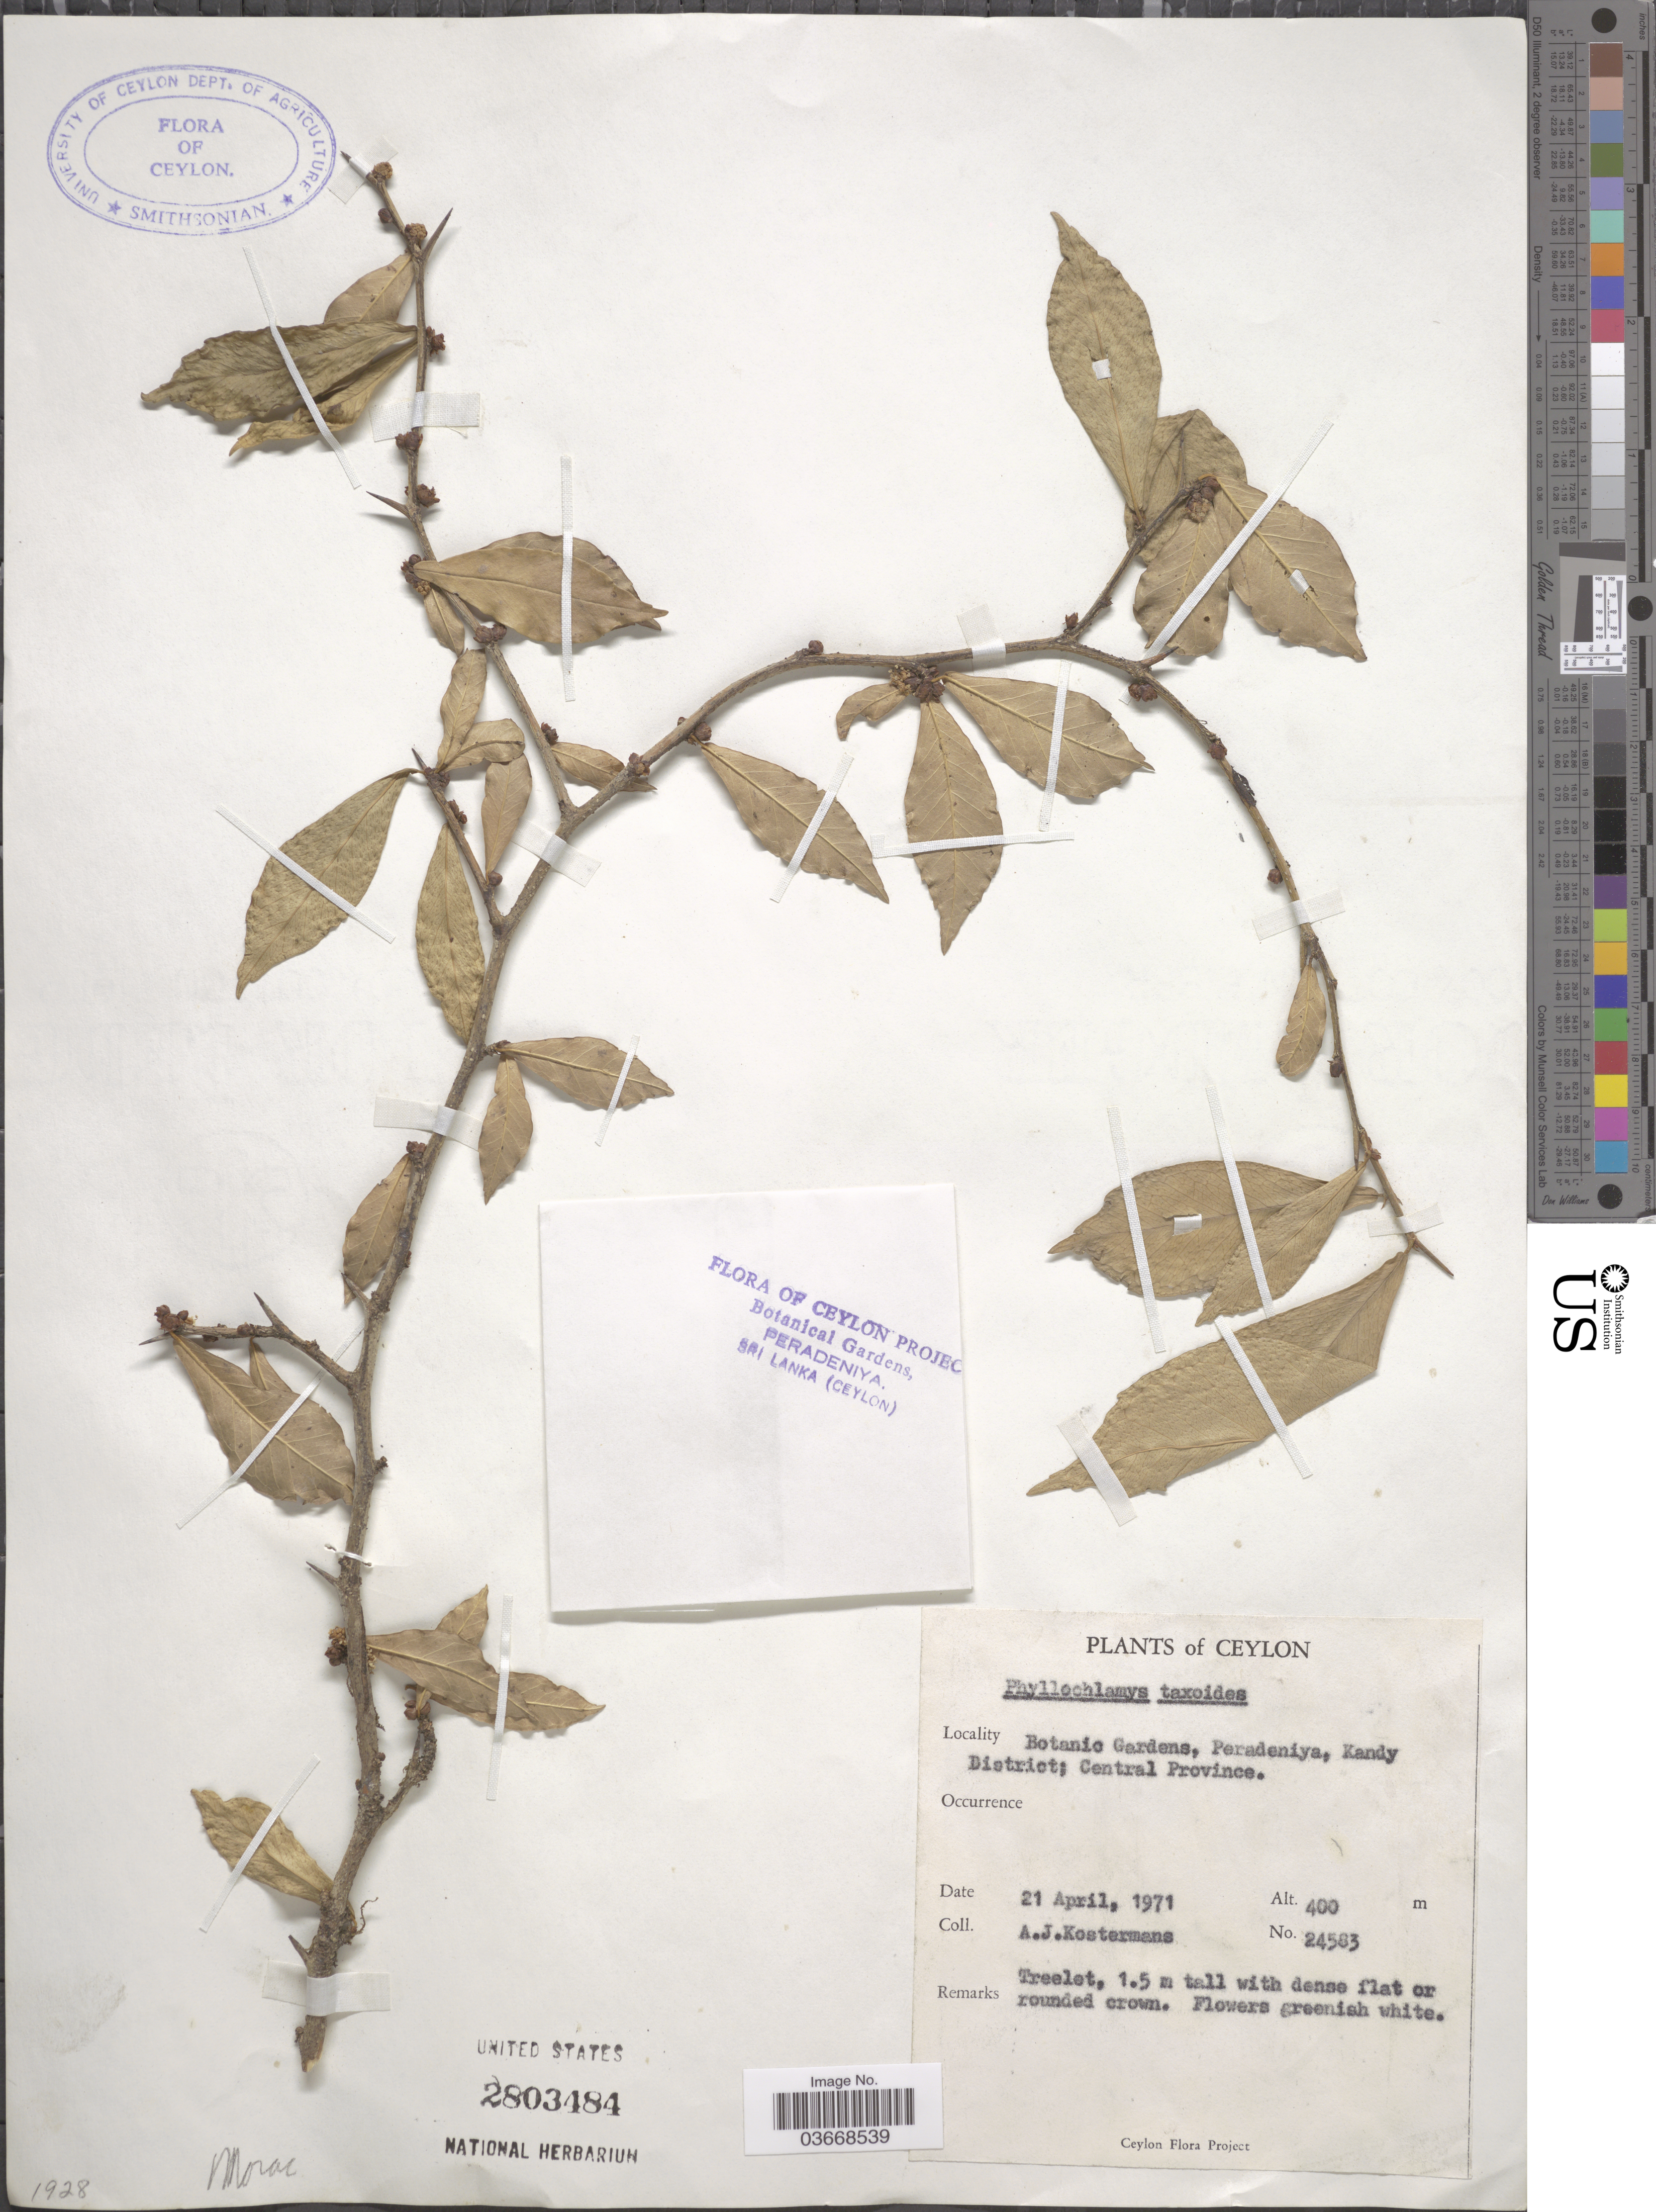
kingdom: Plantae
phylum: Tracheophyta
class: Magnoliopsida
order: Rosales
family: Moraceae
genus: Taxotrophis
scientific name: Taxotrophis taxoides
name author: (B. Heyne ex Roth) Chew ex E. M. Gardner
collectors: A. J. G. Kostermans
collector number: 24583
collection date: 1971-04-21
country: Sri Lanka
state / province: Central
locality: Ceylon. Botanic Gardens, Peradeniya, Kandy District.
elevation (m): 400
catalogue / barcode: US 2803484